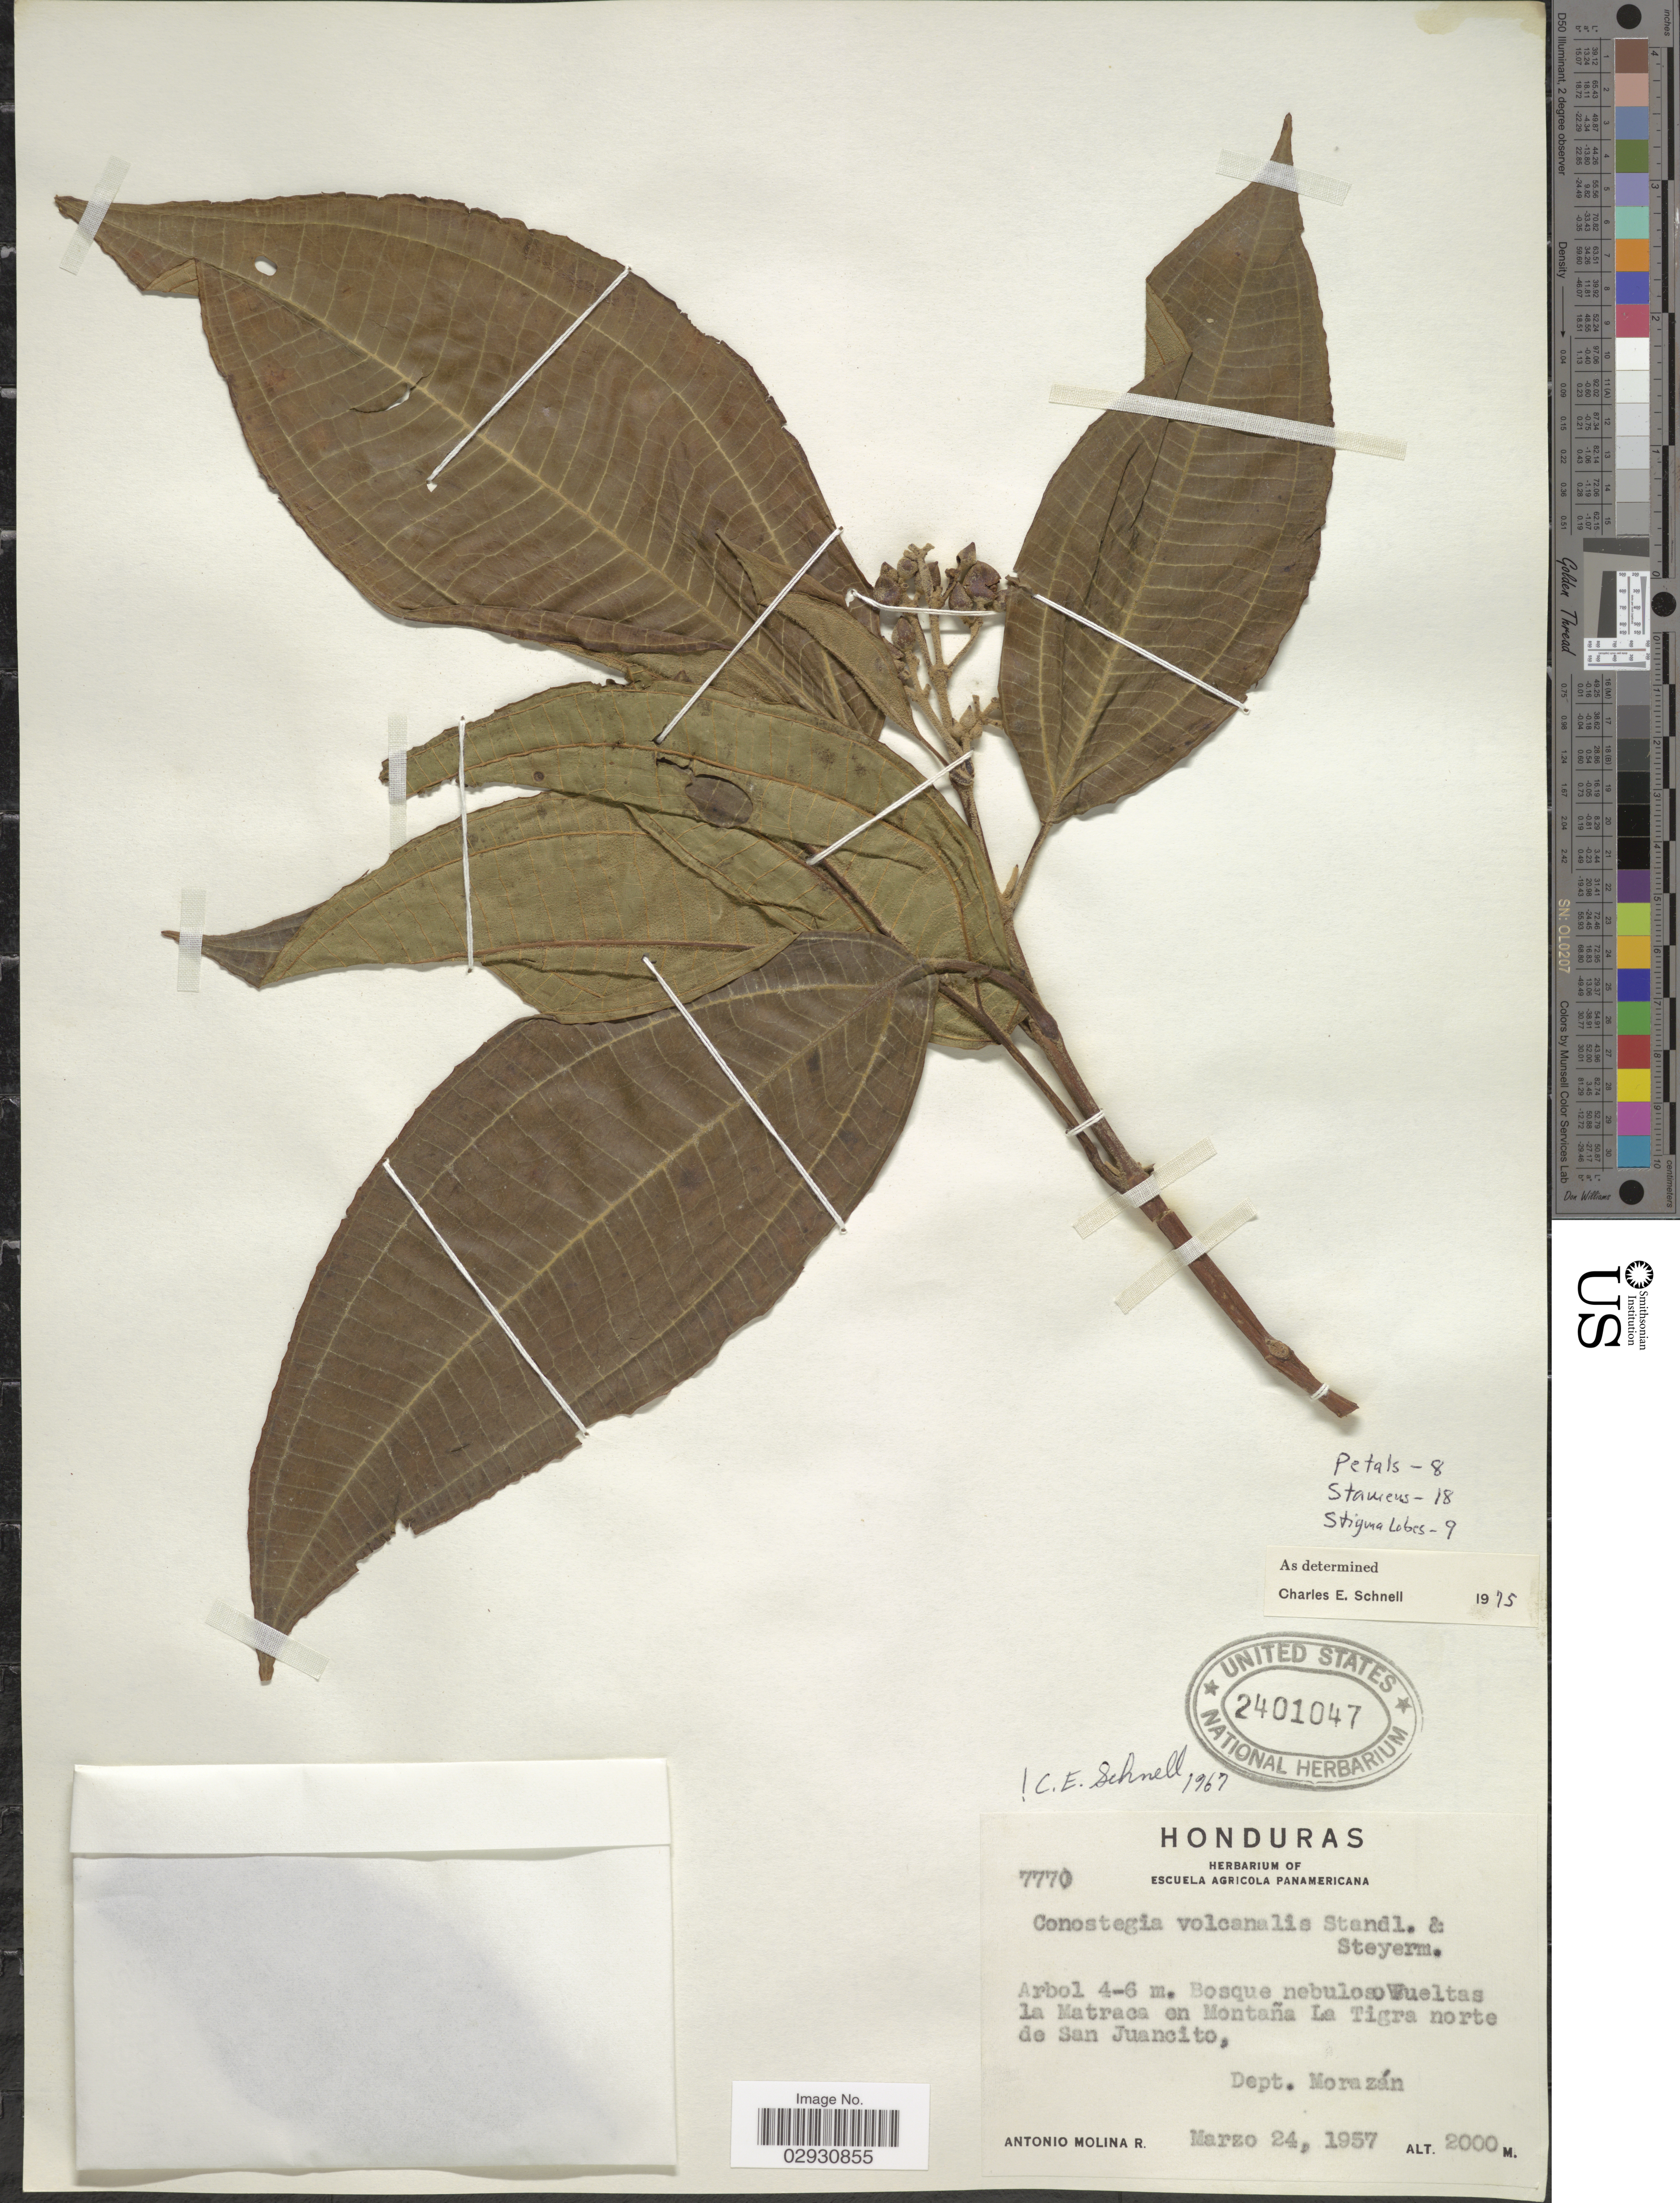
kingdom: Plantae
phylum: Tracheophyta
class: Magnoliopsida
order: Myrtales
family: Melastomataceae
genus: Conostegia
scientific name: Conostegia volcanalis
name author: Standl. & Steyerm.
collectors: A. Molina R.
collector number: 7770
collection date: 1957-03-24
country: Honduras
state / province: Fco. Morazán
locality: Bosque nebuleso Vueltas la Matraca on Montaña La Tigra norte de San Juancito, Dept. Morazán.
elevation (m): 2000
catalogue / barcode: US 2401047